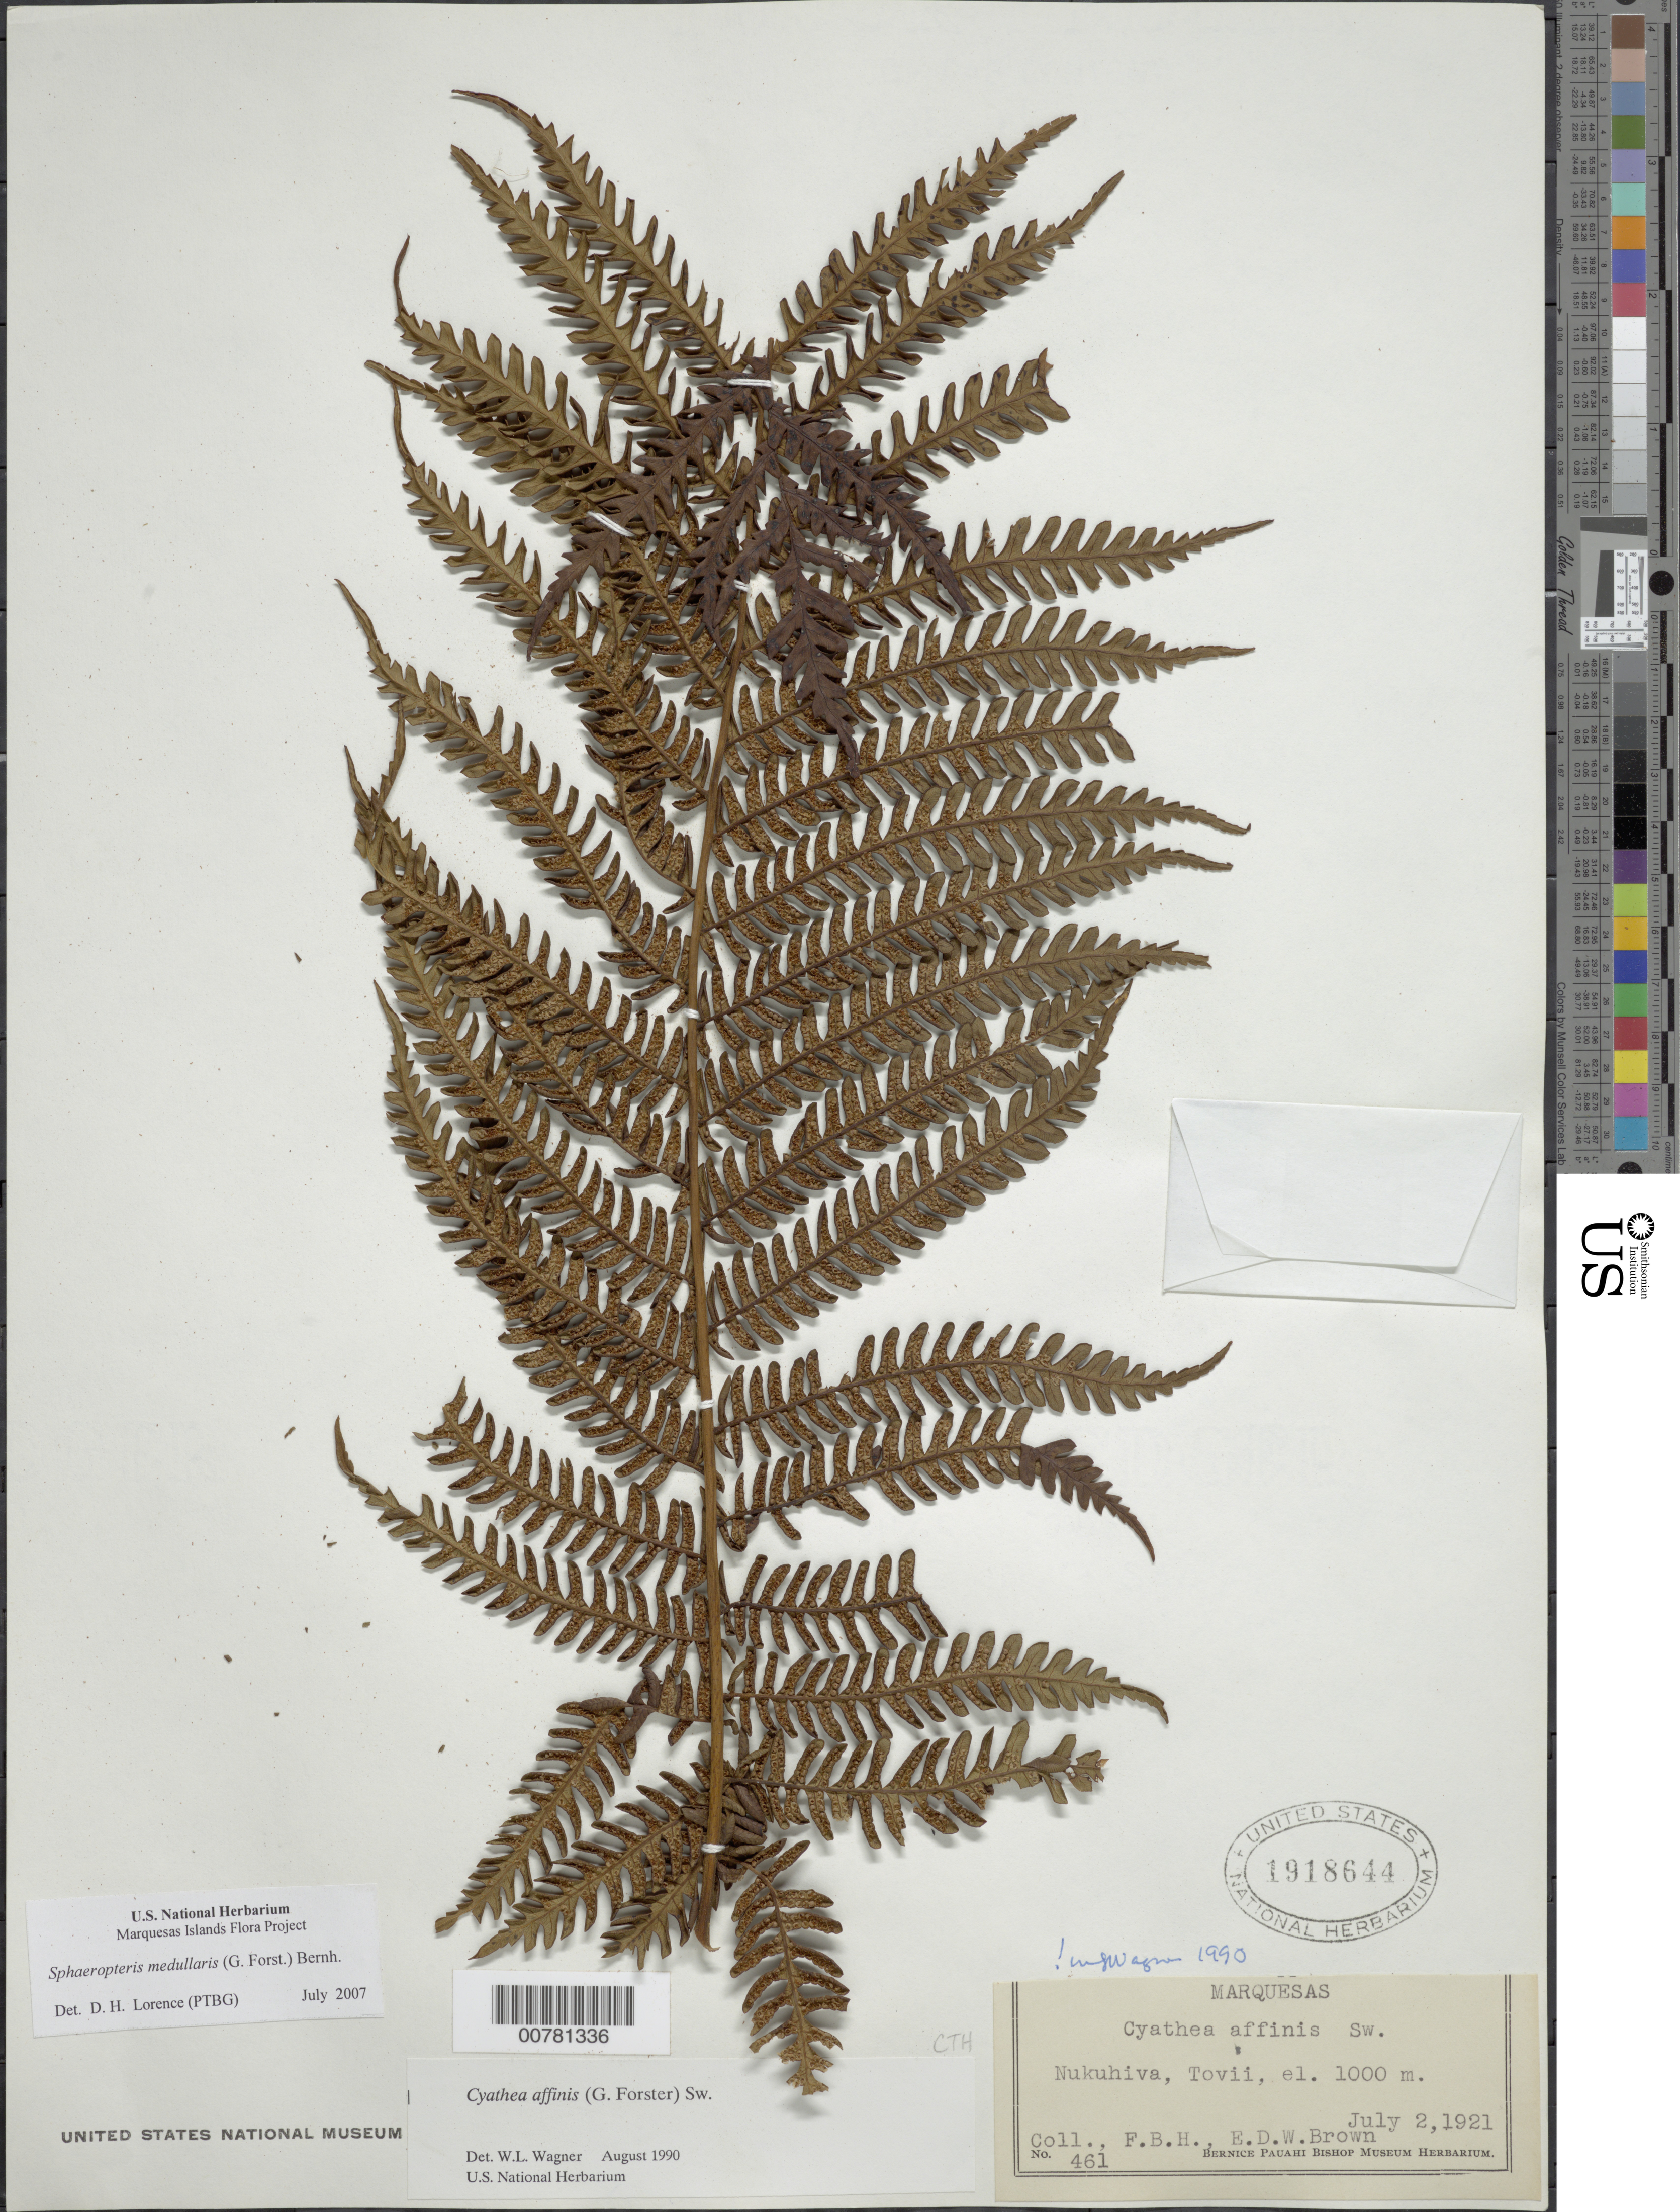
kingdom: Plantae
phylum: Tracheophyta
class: Polypodiopsida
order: Cyatheales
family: Cyatheaceae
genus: Sphaeropteris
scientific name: Sphaeropteris medullaris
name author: (G. Forst.) Bernh.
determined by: Lorence, David H., (PTBG), National Tropical Botanical Garden (UNITED STATES)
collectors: F. Brown & E. Brown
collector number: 461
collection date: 1921-07-02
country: French Polynesia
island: Nuku Hiva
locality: Toovii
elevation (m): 1000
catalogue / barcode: US 1918644